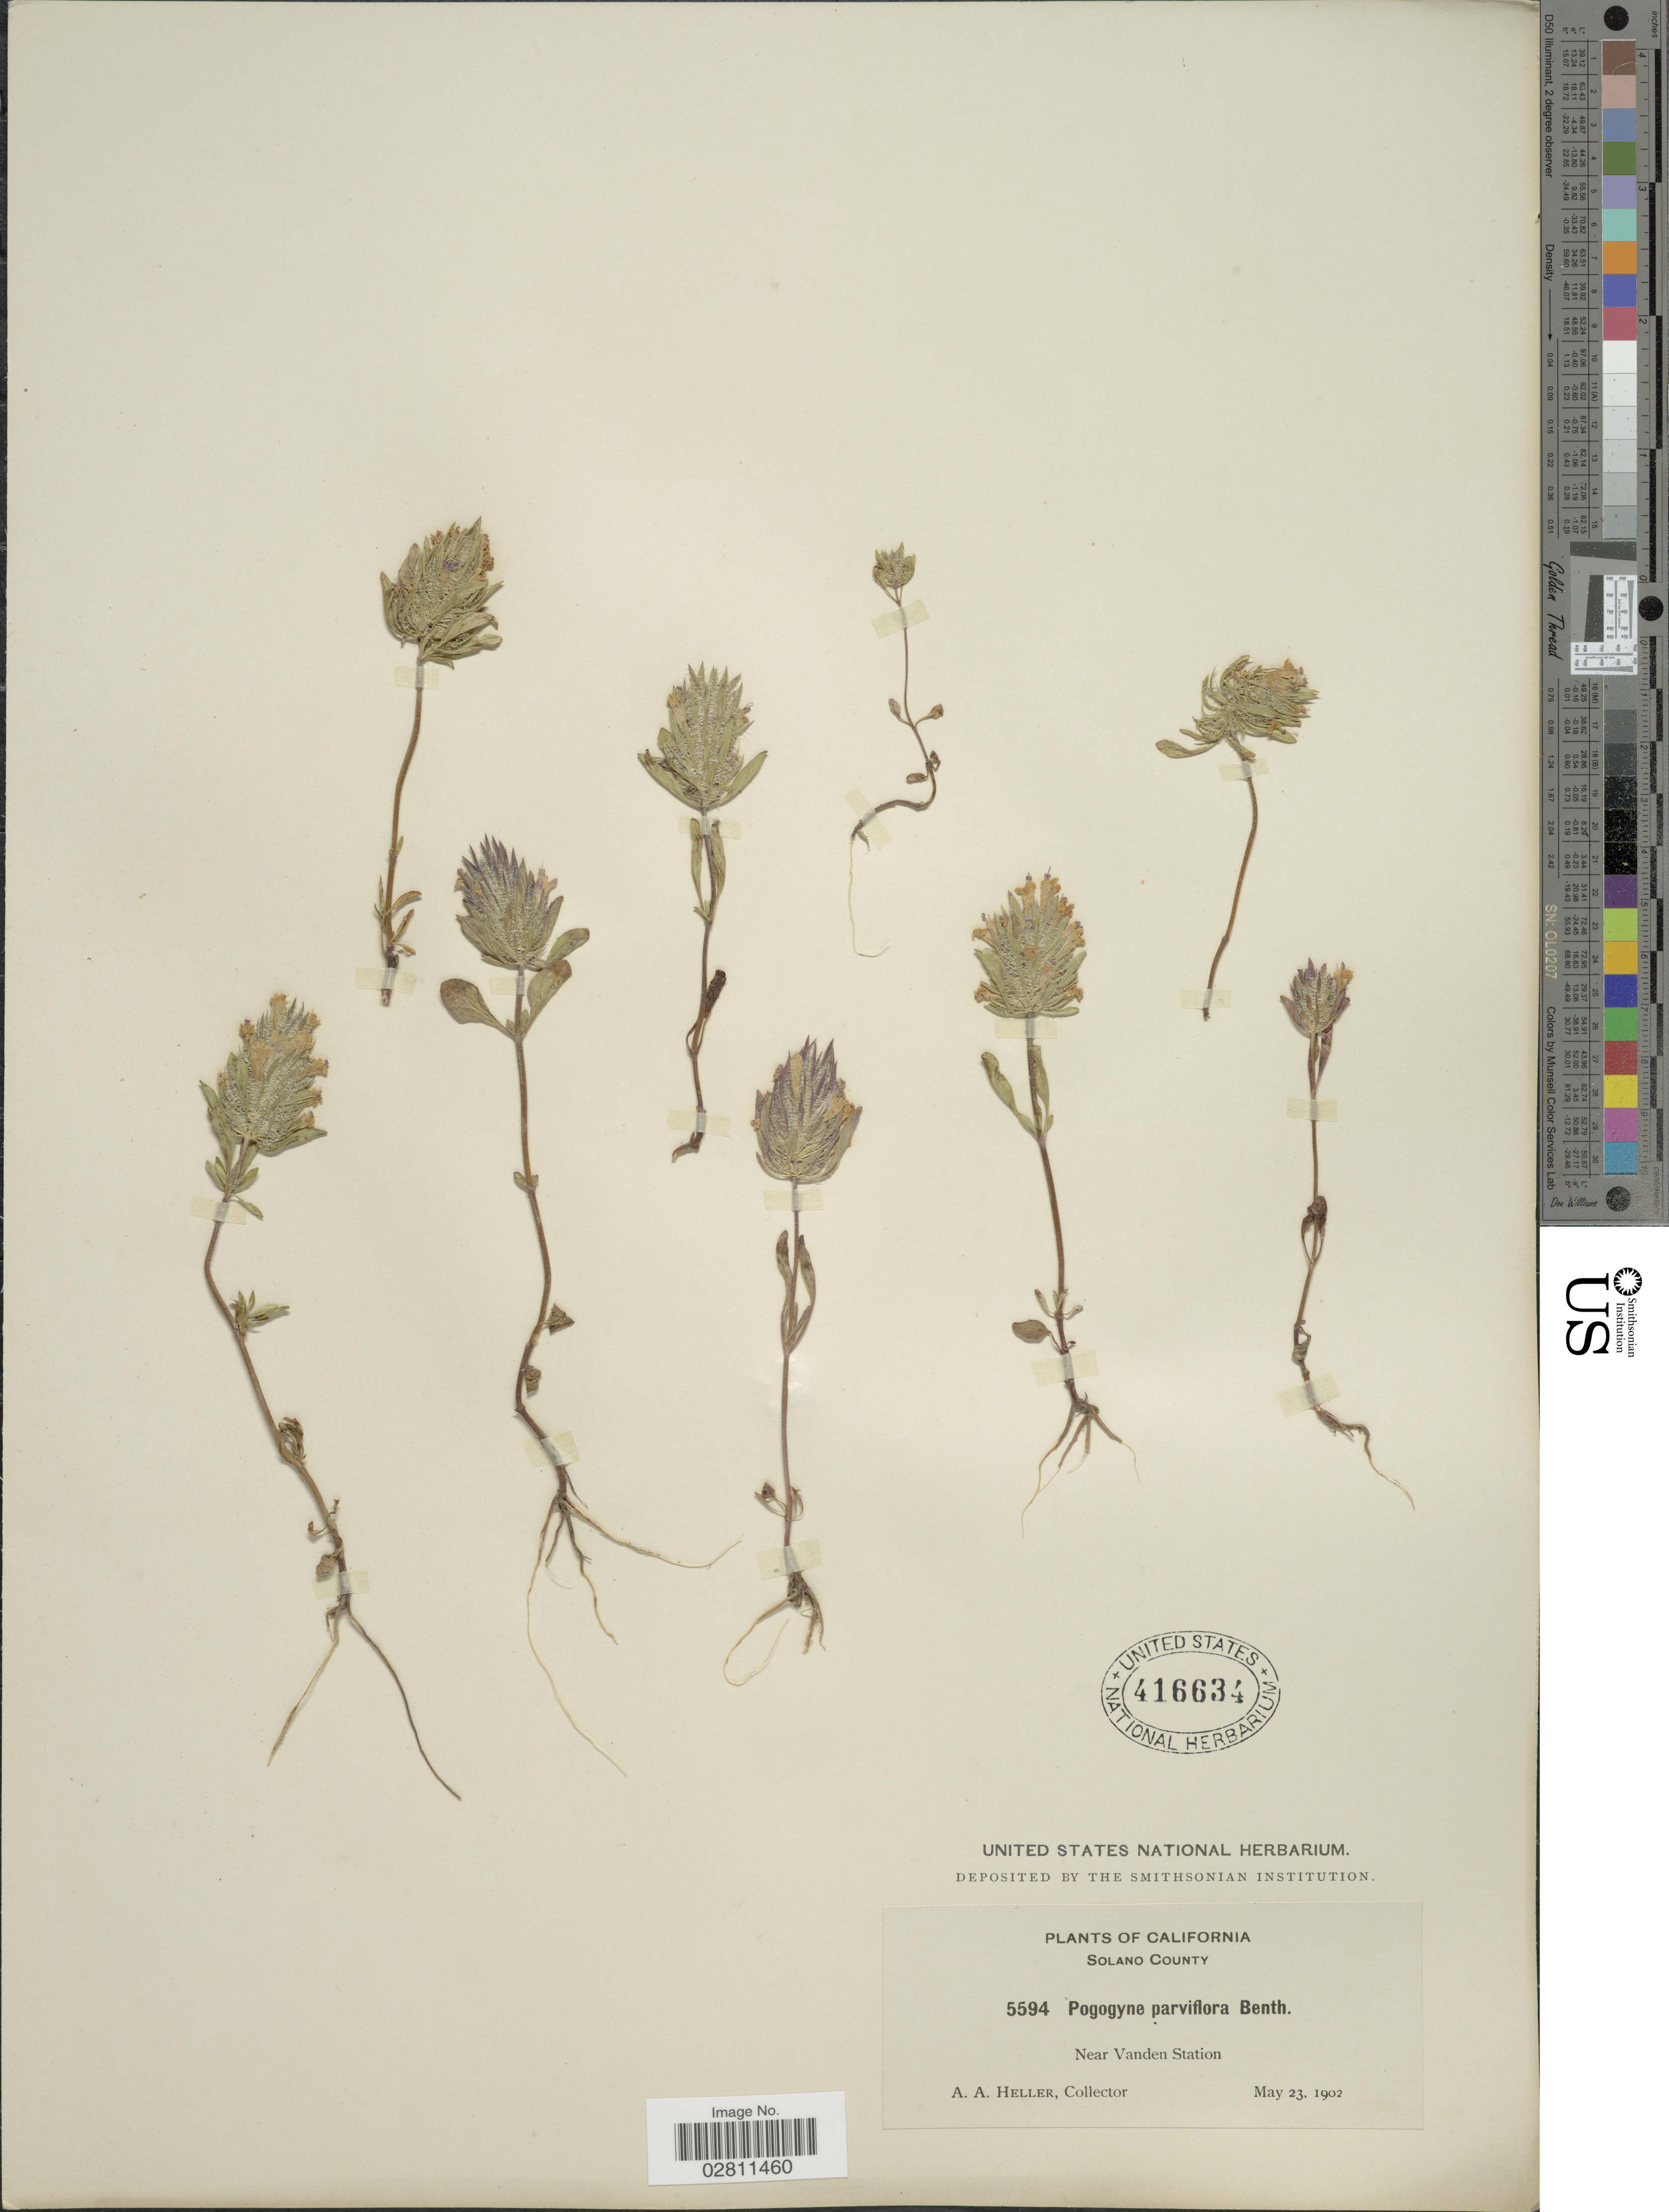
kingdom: Plantae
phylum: Tracheophyta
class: Magnoliopsida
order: Lamiales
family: Lamiaceae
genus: Pogogyne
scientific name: Pogogyne douglasii subsp. parviflora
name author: (Benth.) J.T. Howell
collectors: A. A. Heller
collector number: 5594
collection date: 1902-05-23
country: United States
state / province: California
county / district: Solano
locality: Solano County. Near Vanden Station.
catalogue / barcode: US 416634